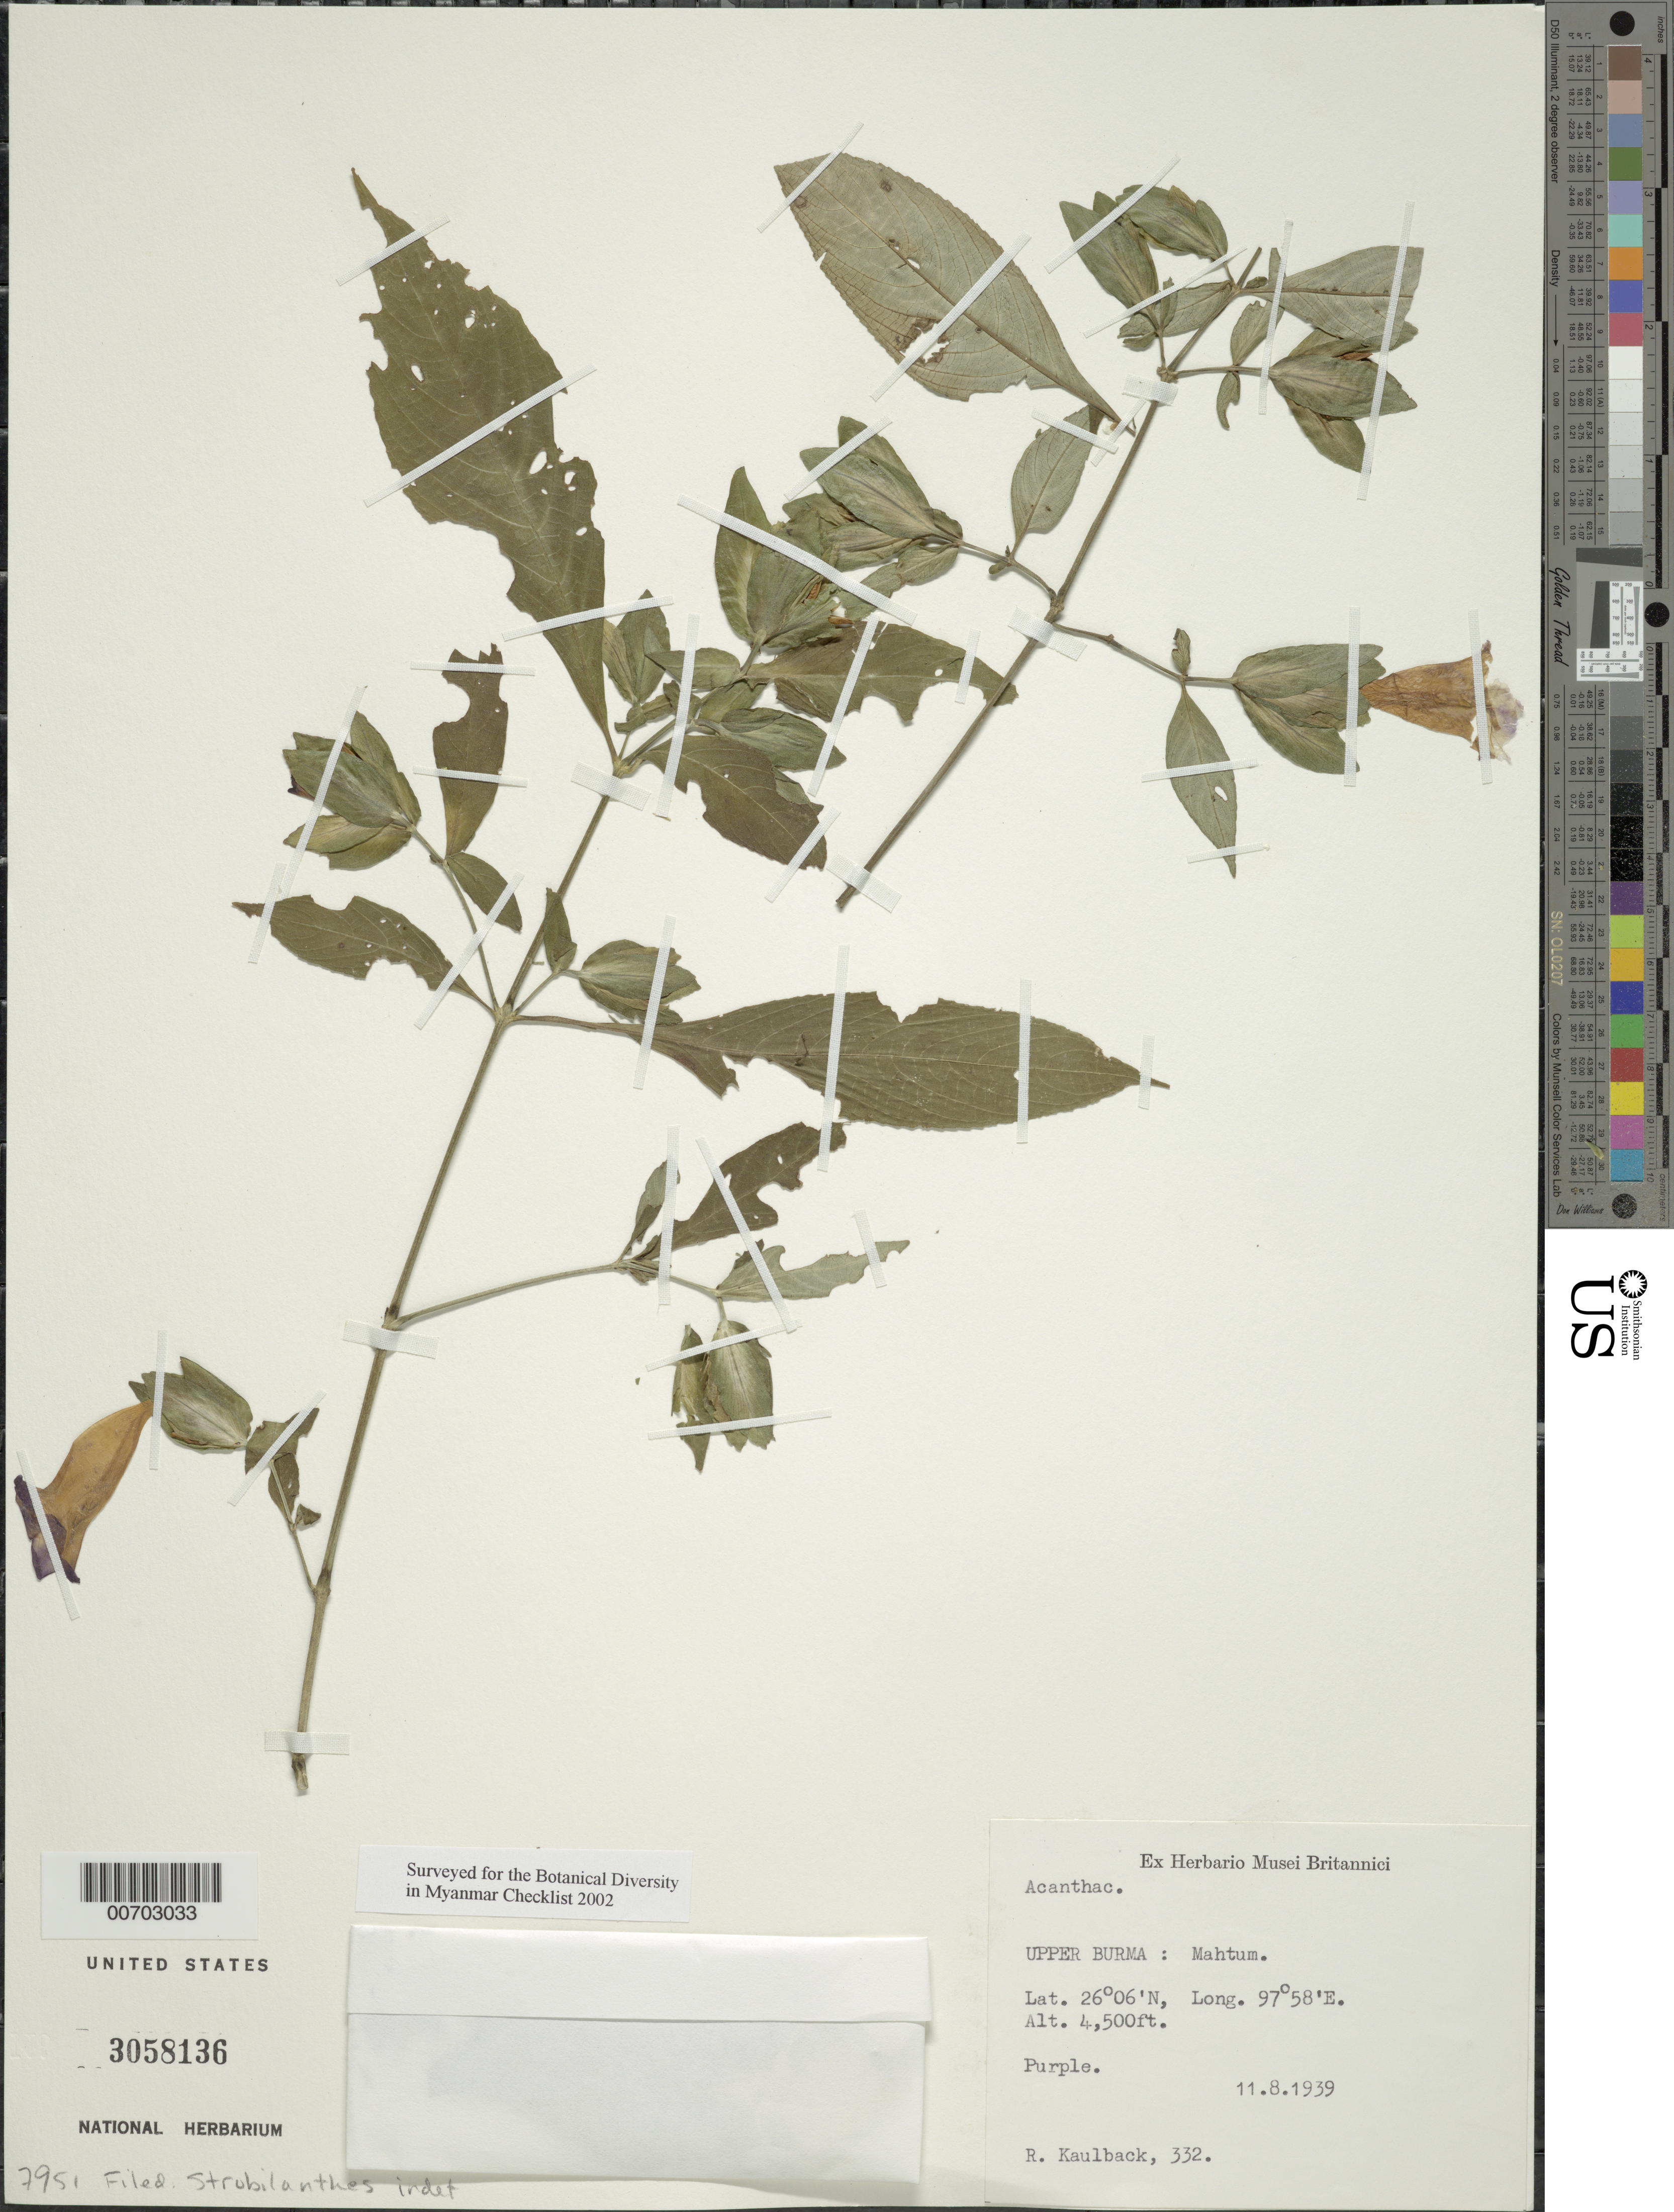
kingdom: Plantae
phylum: Tracheophyta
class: Magnoliopsida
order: Lamiales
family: Acanthaceae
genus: Strobilanthes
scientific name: Strobilanthes sp.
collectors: Kaulback, R.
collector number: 332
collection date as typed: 11 Aug 1939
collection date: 1939-08-11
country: Myanmar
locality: Mahtum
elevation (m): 13716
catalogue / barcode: US 3058136